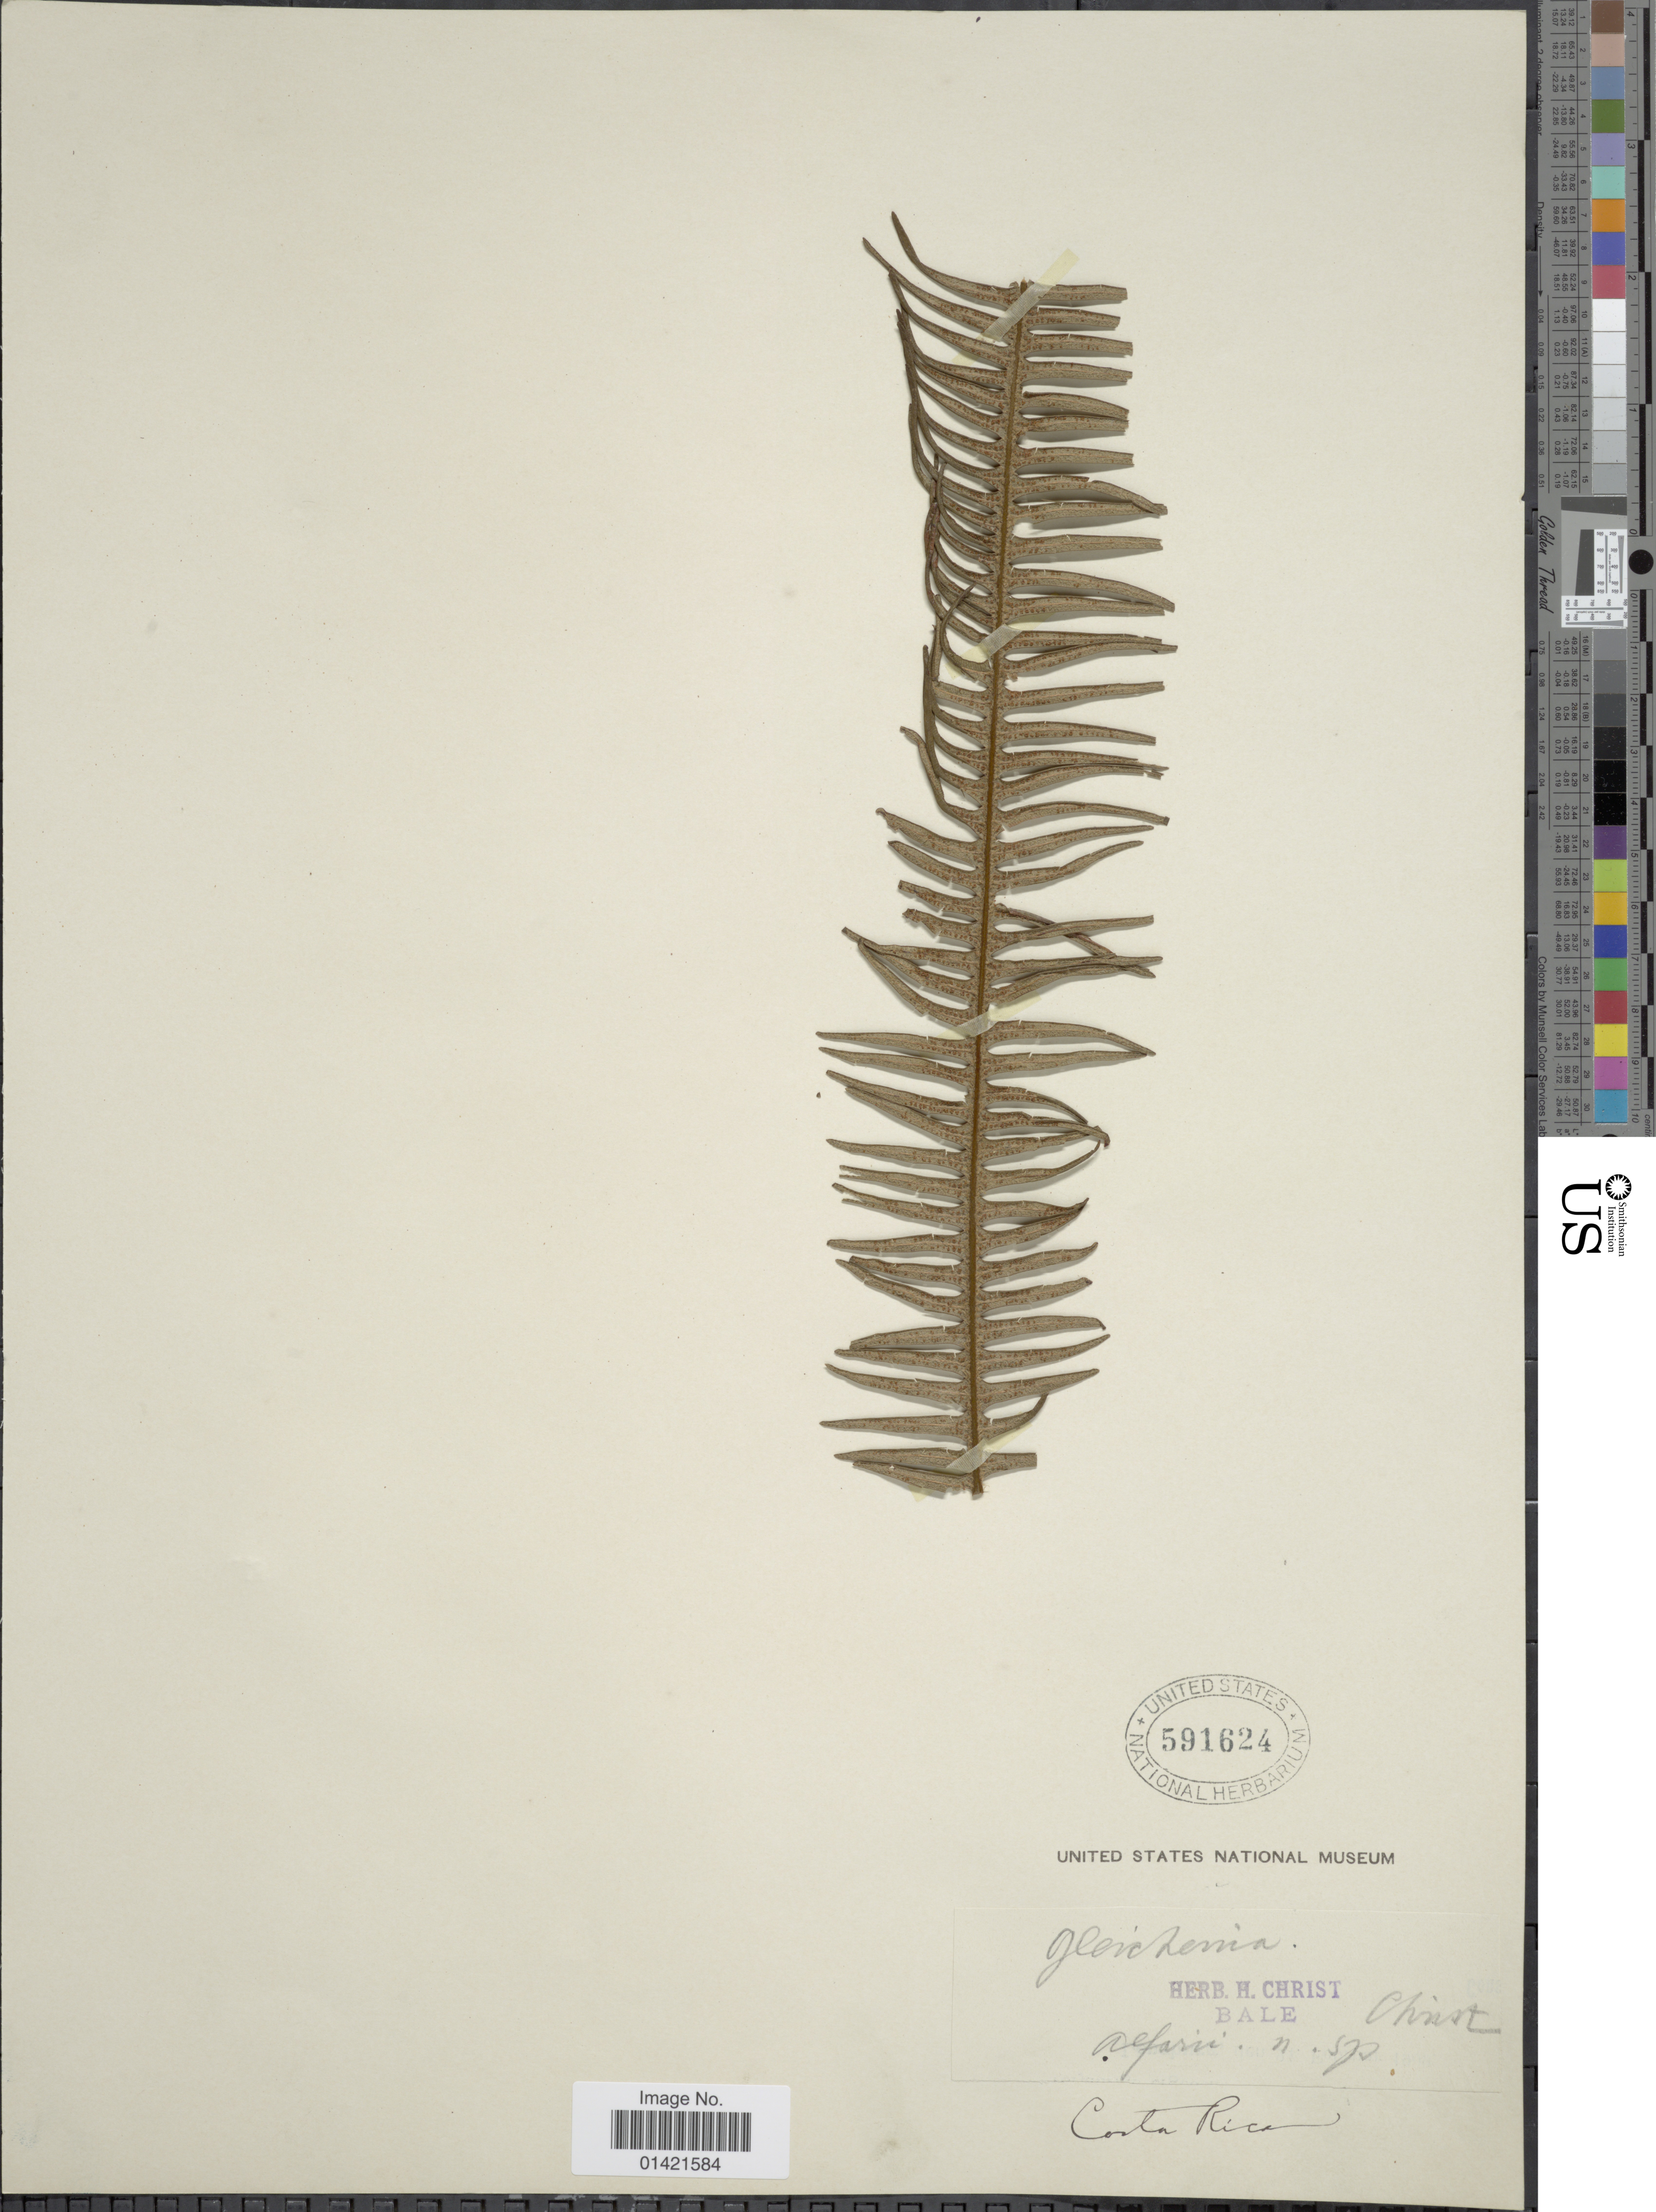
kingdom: Plantae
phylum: Tracheophyta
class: Polypodiopsida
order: Gleicheniales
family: Gleicheniaceae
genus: Sticherus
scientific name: Sticherus bifidus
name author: (Willd.) Ching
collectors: ex herb. H. Christ Basil.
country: Costa Rica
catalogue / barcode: US 591624